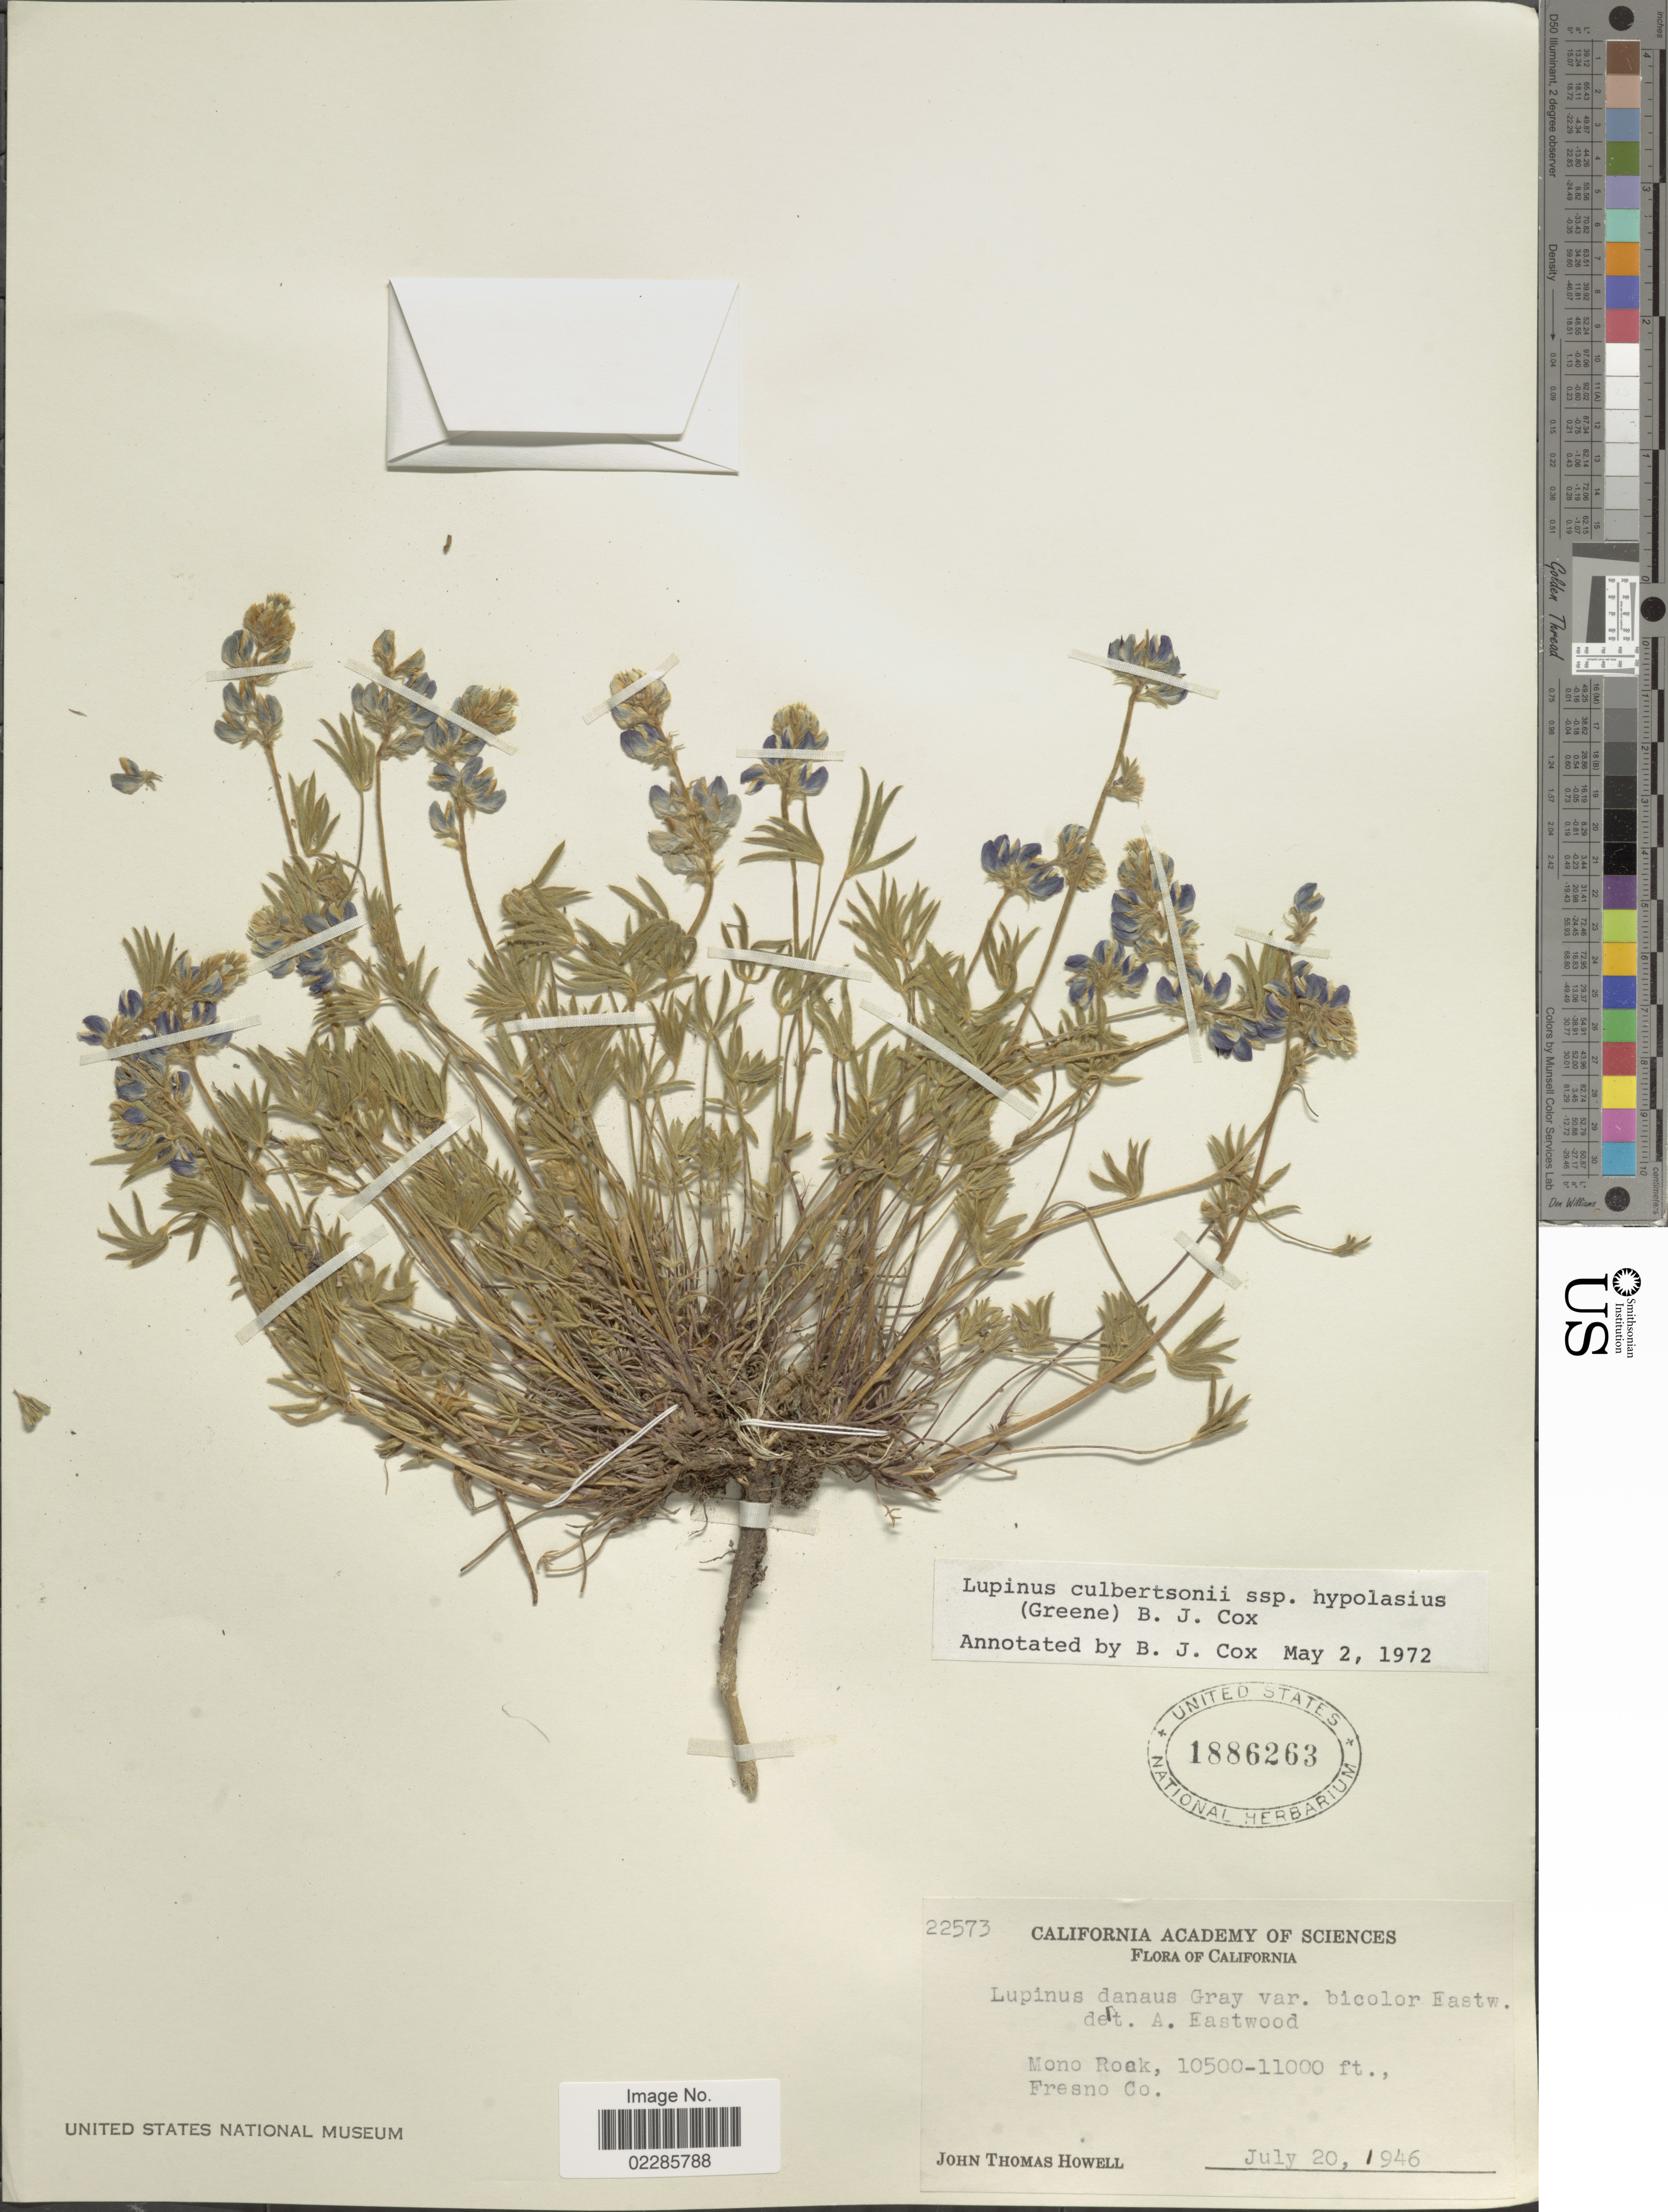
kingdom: Plantae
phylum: Tracheophyta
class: Magnoliopsida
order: Fabales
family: Fabaceae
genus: Lupinus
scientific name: Lupinus culbertsonii subsp. hypolasius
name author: (Greene) B.J. Cox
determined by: Cox, B. J.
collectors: J. T. Howell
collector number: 22573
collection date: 1946-07-20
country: United States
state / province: California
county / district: Fresno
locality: Mono Rock., Fresno Co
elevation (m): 3200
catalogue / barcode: US 1886263